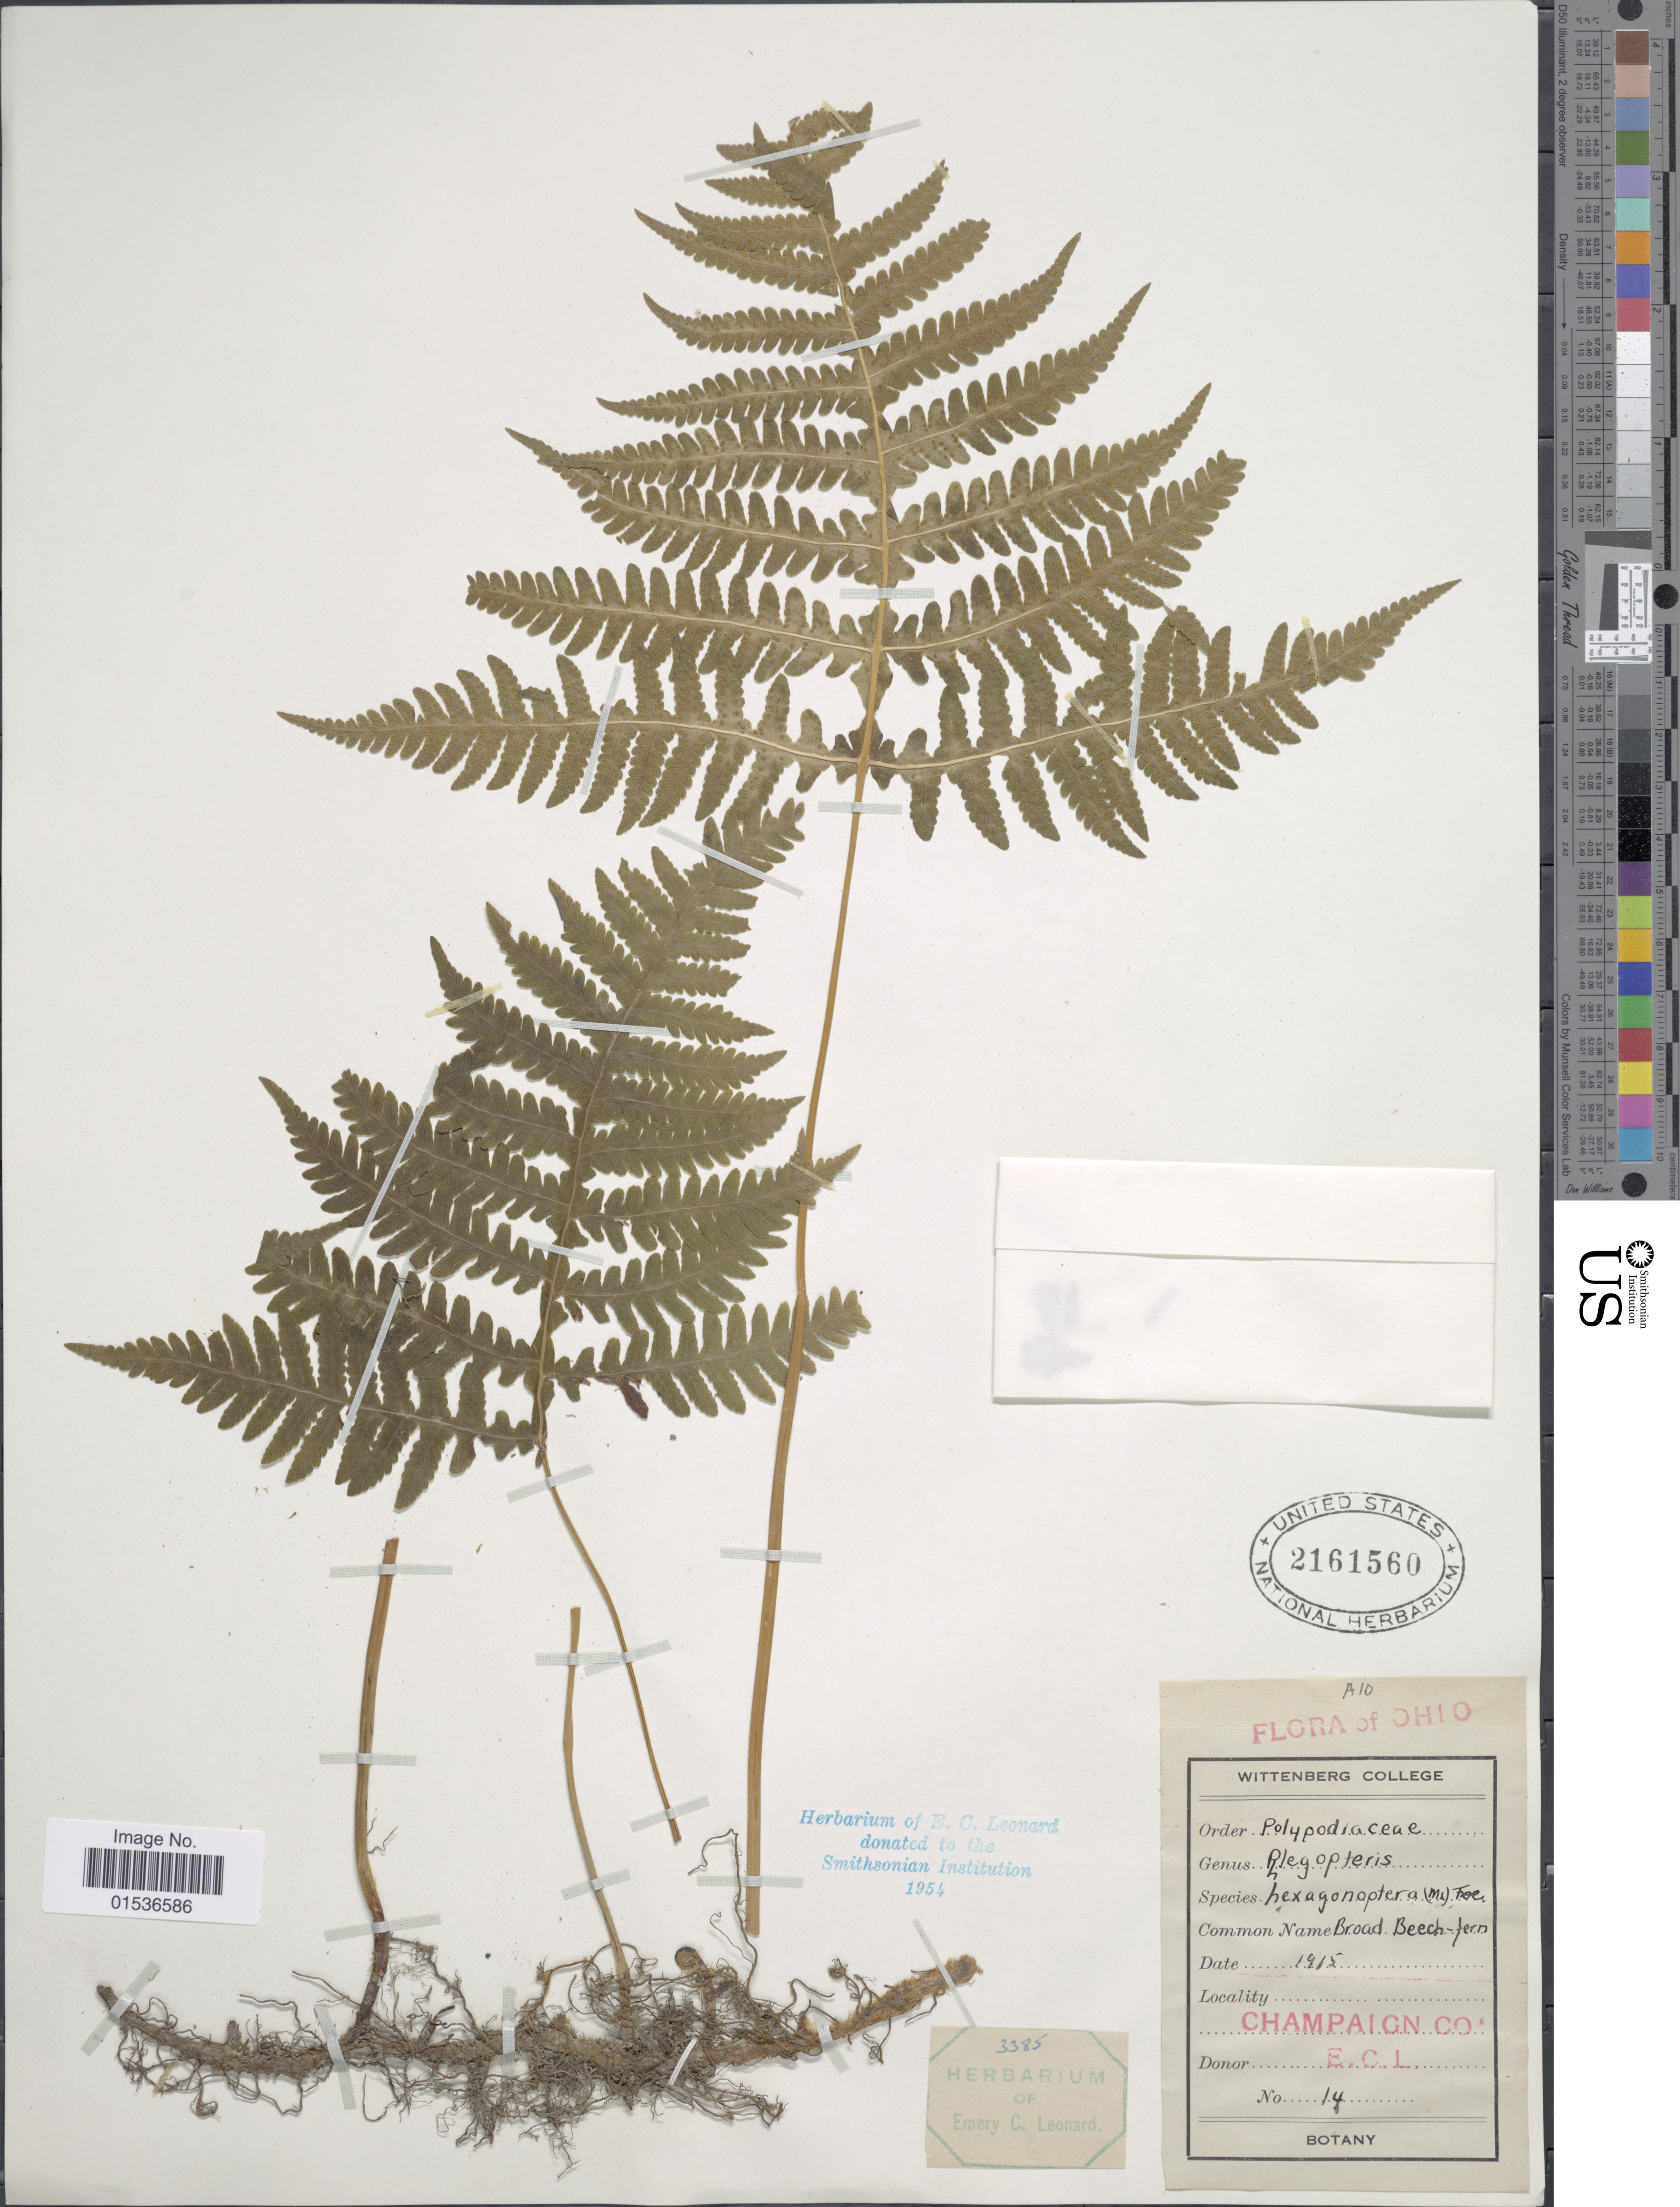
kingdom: Plantae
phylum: Tracheophyta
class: Polypodiopsida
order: Polypodiales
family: Thelypteridaceae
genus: Phegopteris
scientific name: Phegopteris hexagonoptera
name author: (Michx.) Fée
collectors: E. C. Leonard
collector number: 14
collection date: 1915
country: United States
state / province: Ohio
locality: Ohio. Champaign Co.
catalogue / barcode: US 2161560